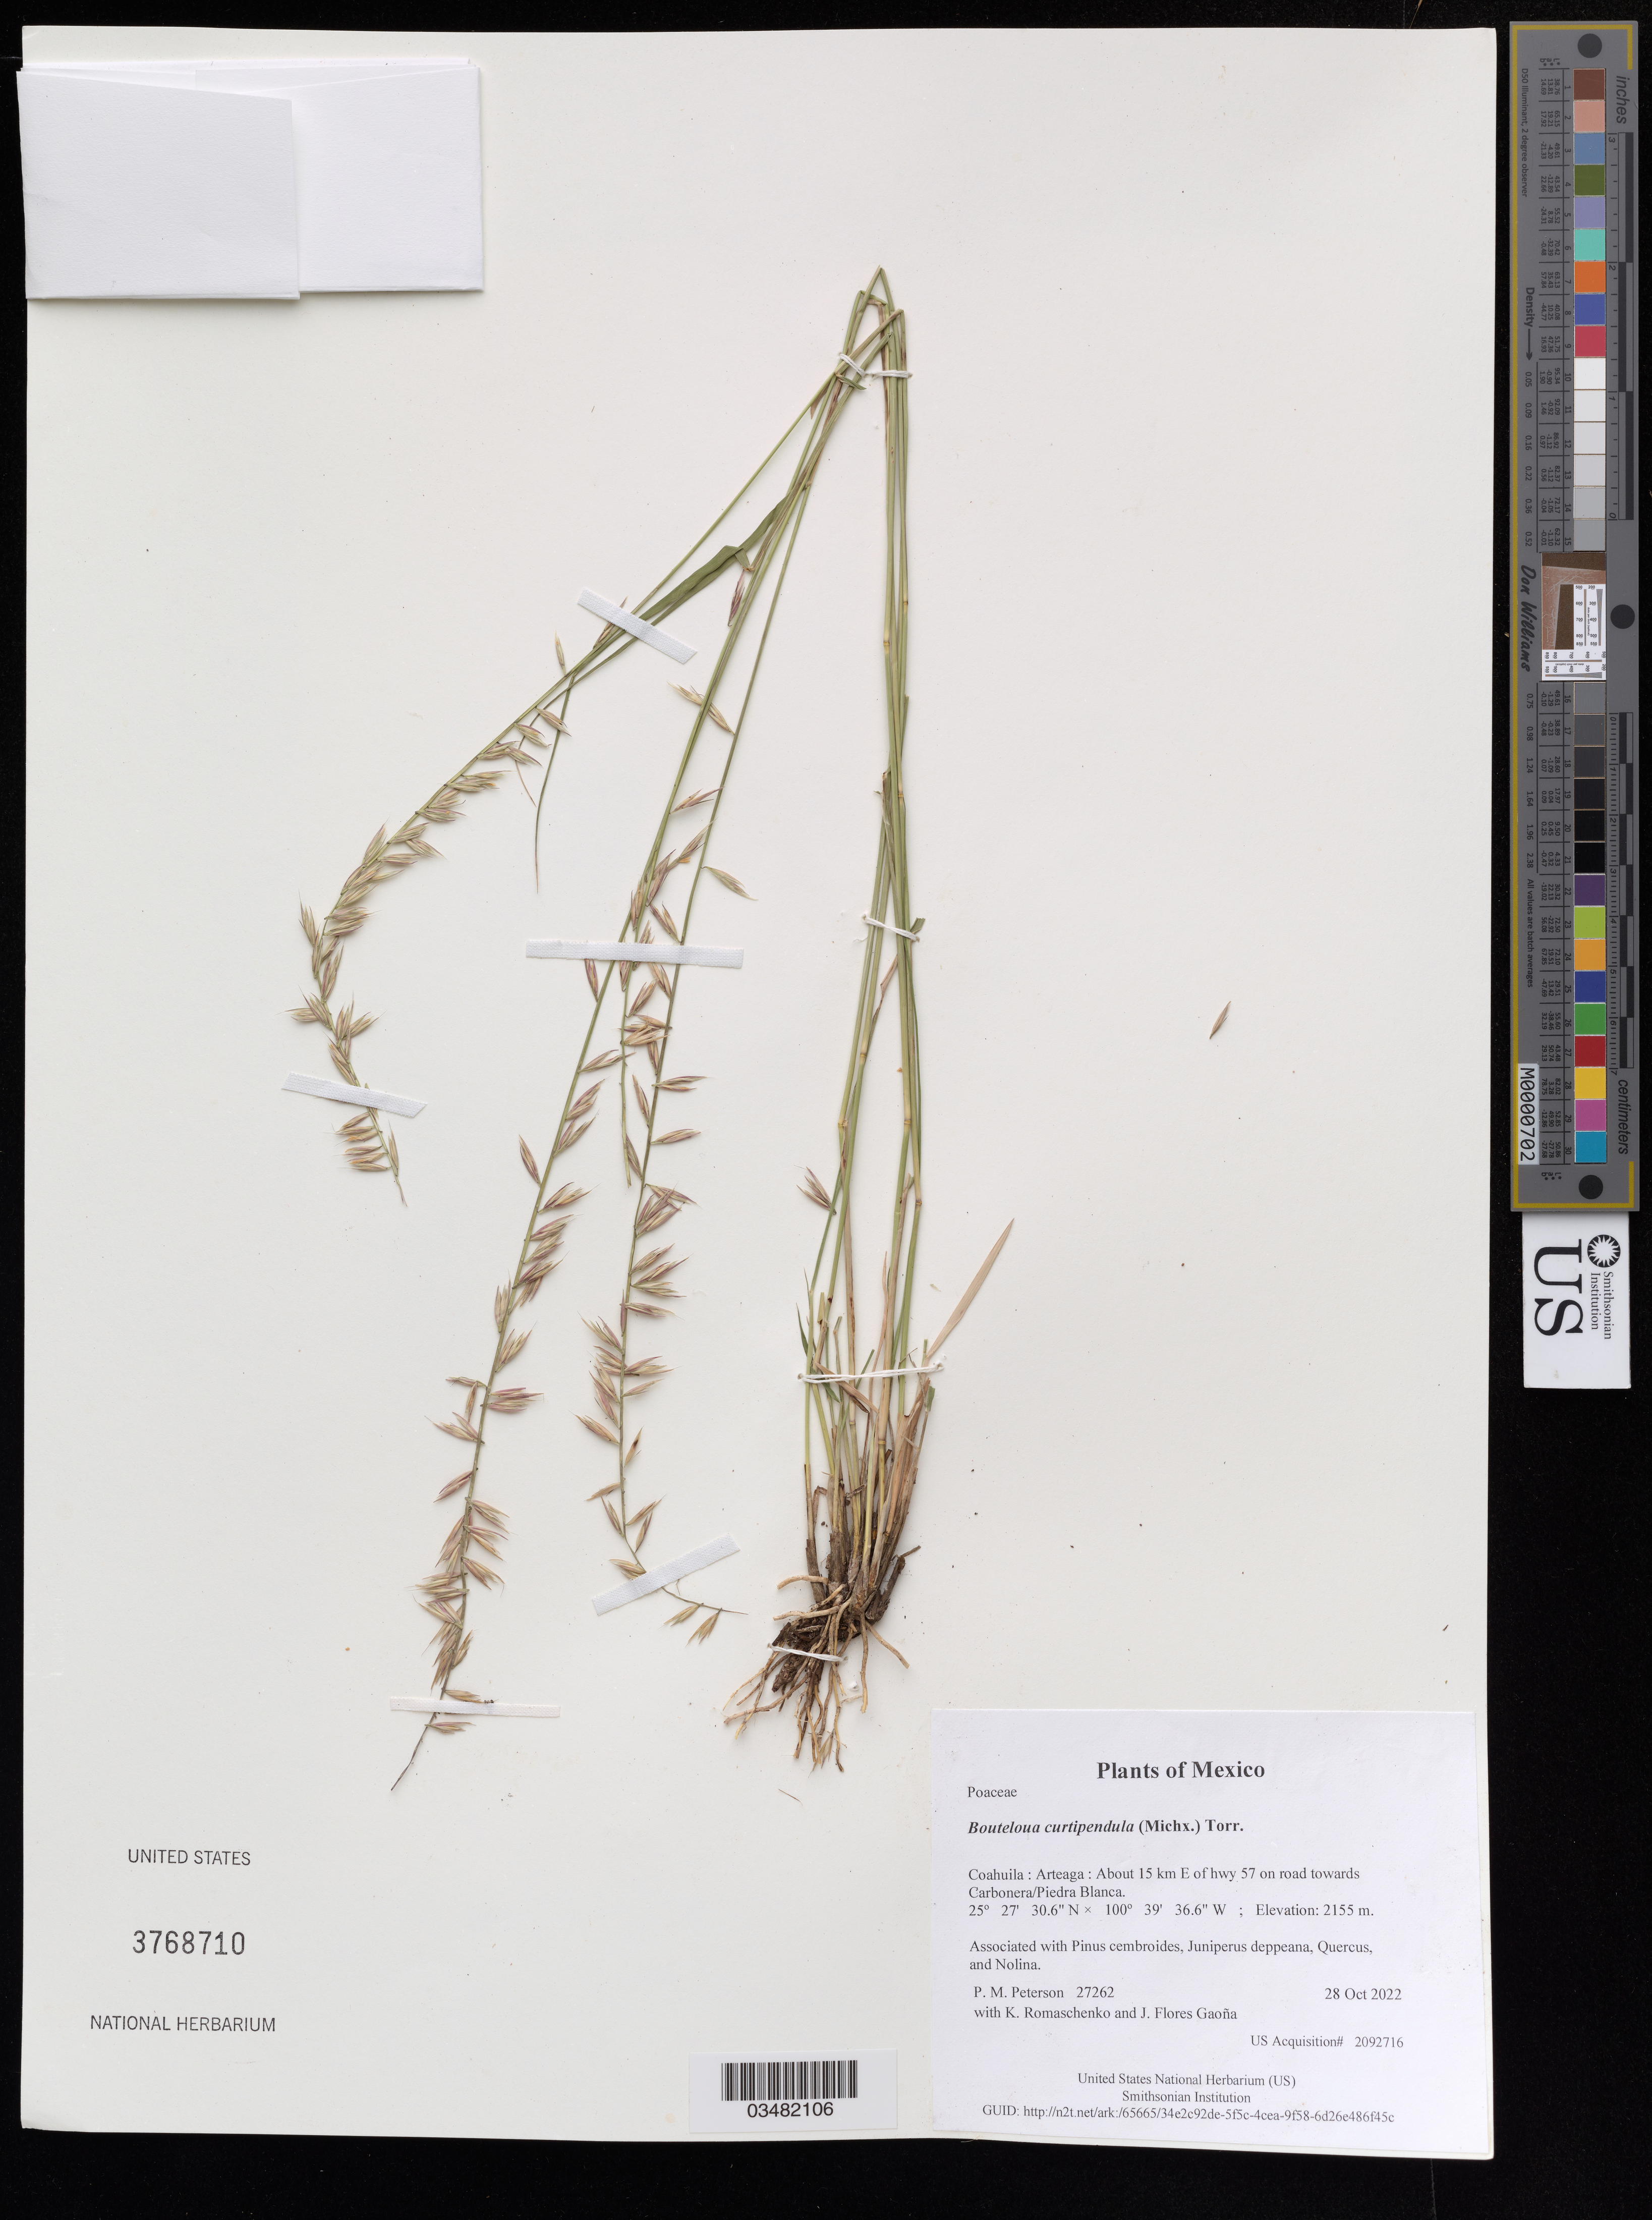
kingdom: Plantae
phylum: Tracheophyta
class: Liliopsida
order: Poales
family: Poaceae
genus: Bouteloua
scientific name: Bouteloua curtipendula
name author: (Michx.) Torr.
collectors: P. M. Peterson, K. Romaschenko & J. Flores Gaoña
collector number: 27262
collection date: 2022-10-28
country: México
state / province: Coahuila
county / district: Arteaga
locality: About 15 km E of hwy 57 on road towards Carbonera/Piedra Blanca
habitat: Associated with Pinus cembroides, Juniperus deppeana, Quercus, and Nolina.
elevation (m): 2155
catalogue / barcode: US 3768710